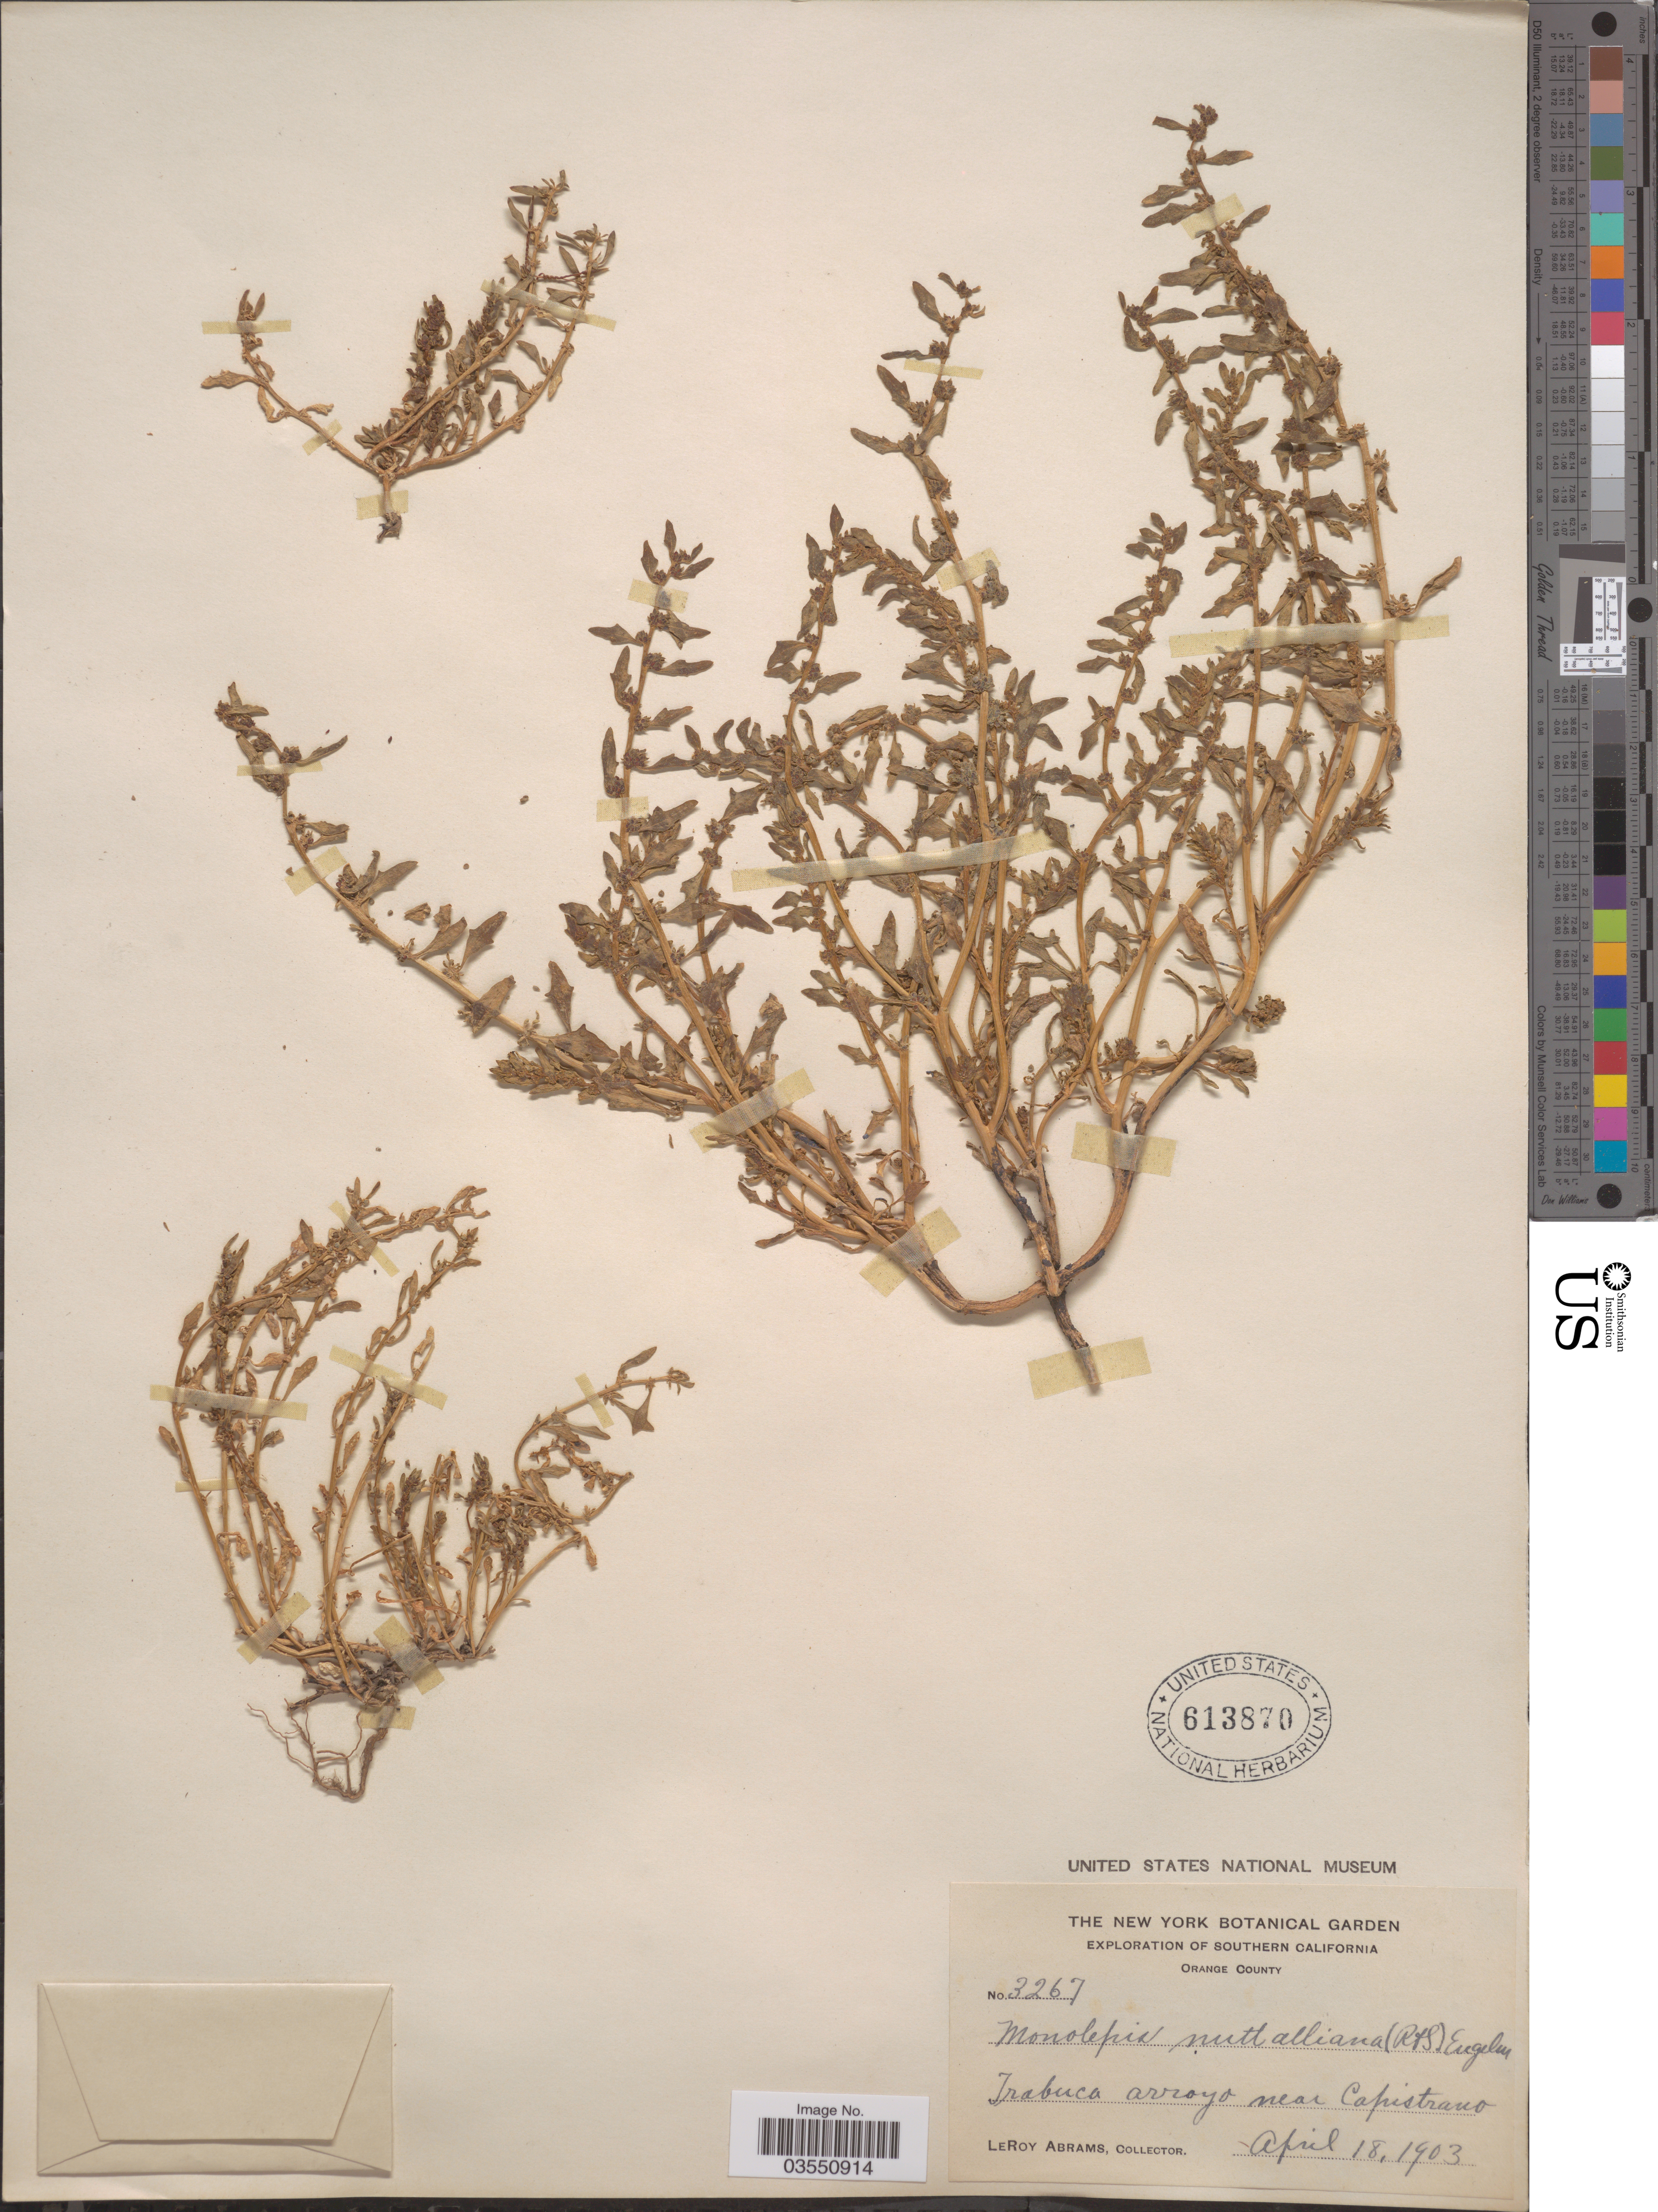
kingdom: Plantae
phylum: Tracheophyta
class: Magnoliopsida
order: Caryophyllales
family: Amaranthaceae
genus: Blitum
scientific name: Blitum nuttallianum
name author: Schult.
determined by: U.S. National Herbarium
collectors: L. Abrams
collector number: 3267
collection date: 1903-04-18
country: United States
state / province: California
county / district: Orange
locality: Southern California. Orange County. Trabuca arroyo near Capistrano.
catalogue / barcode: US 613870